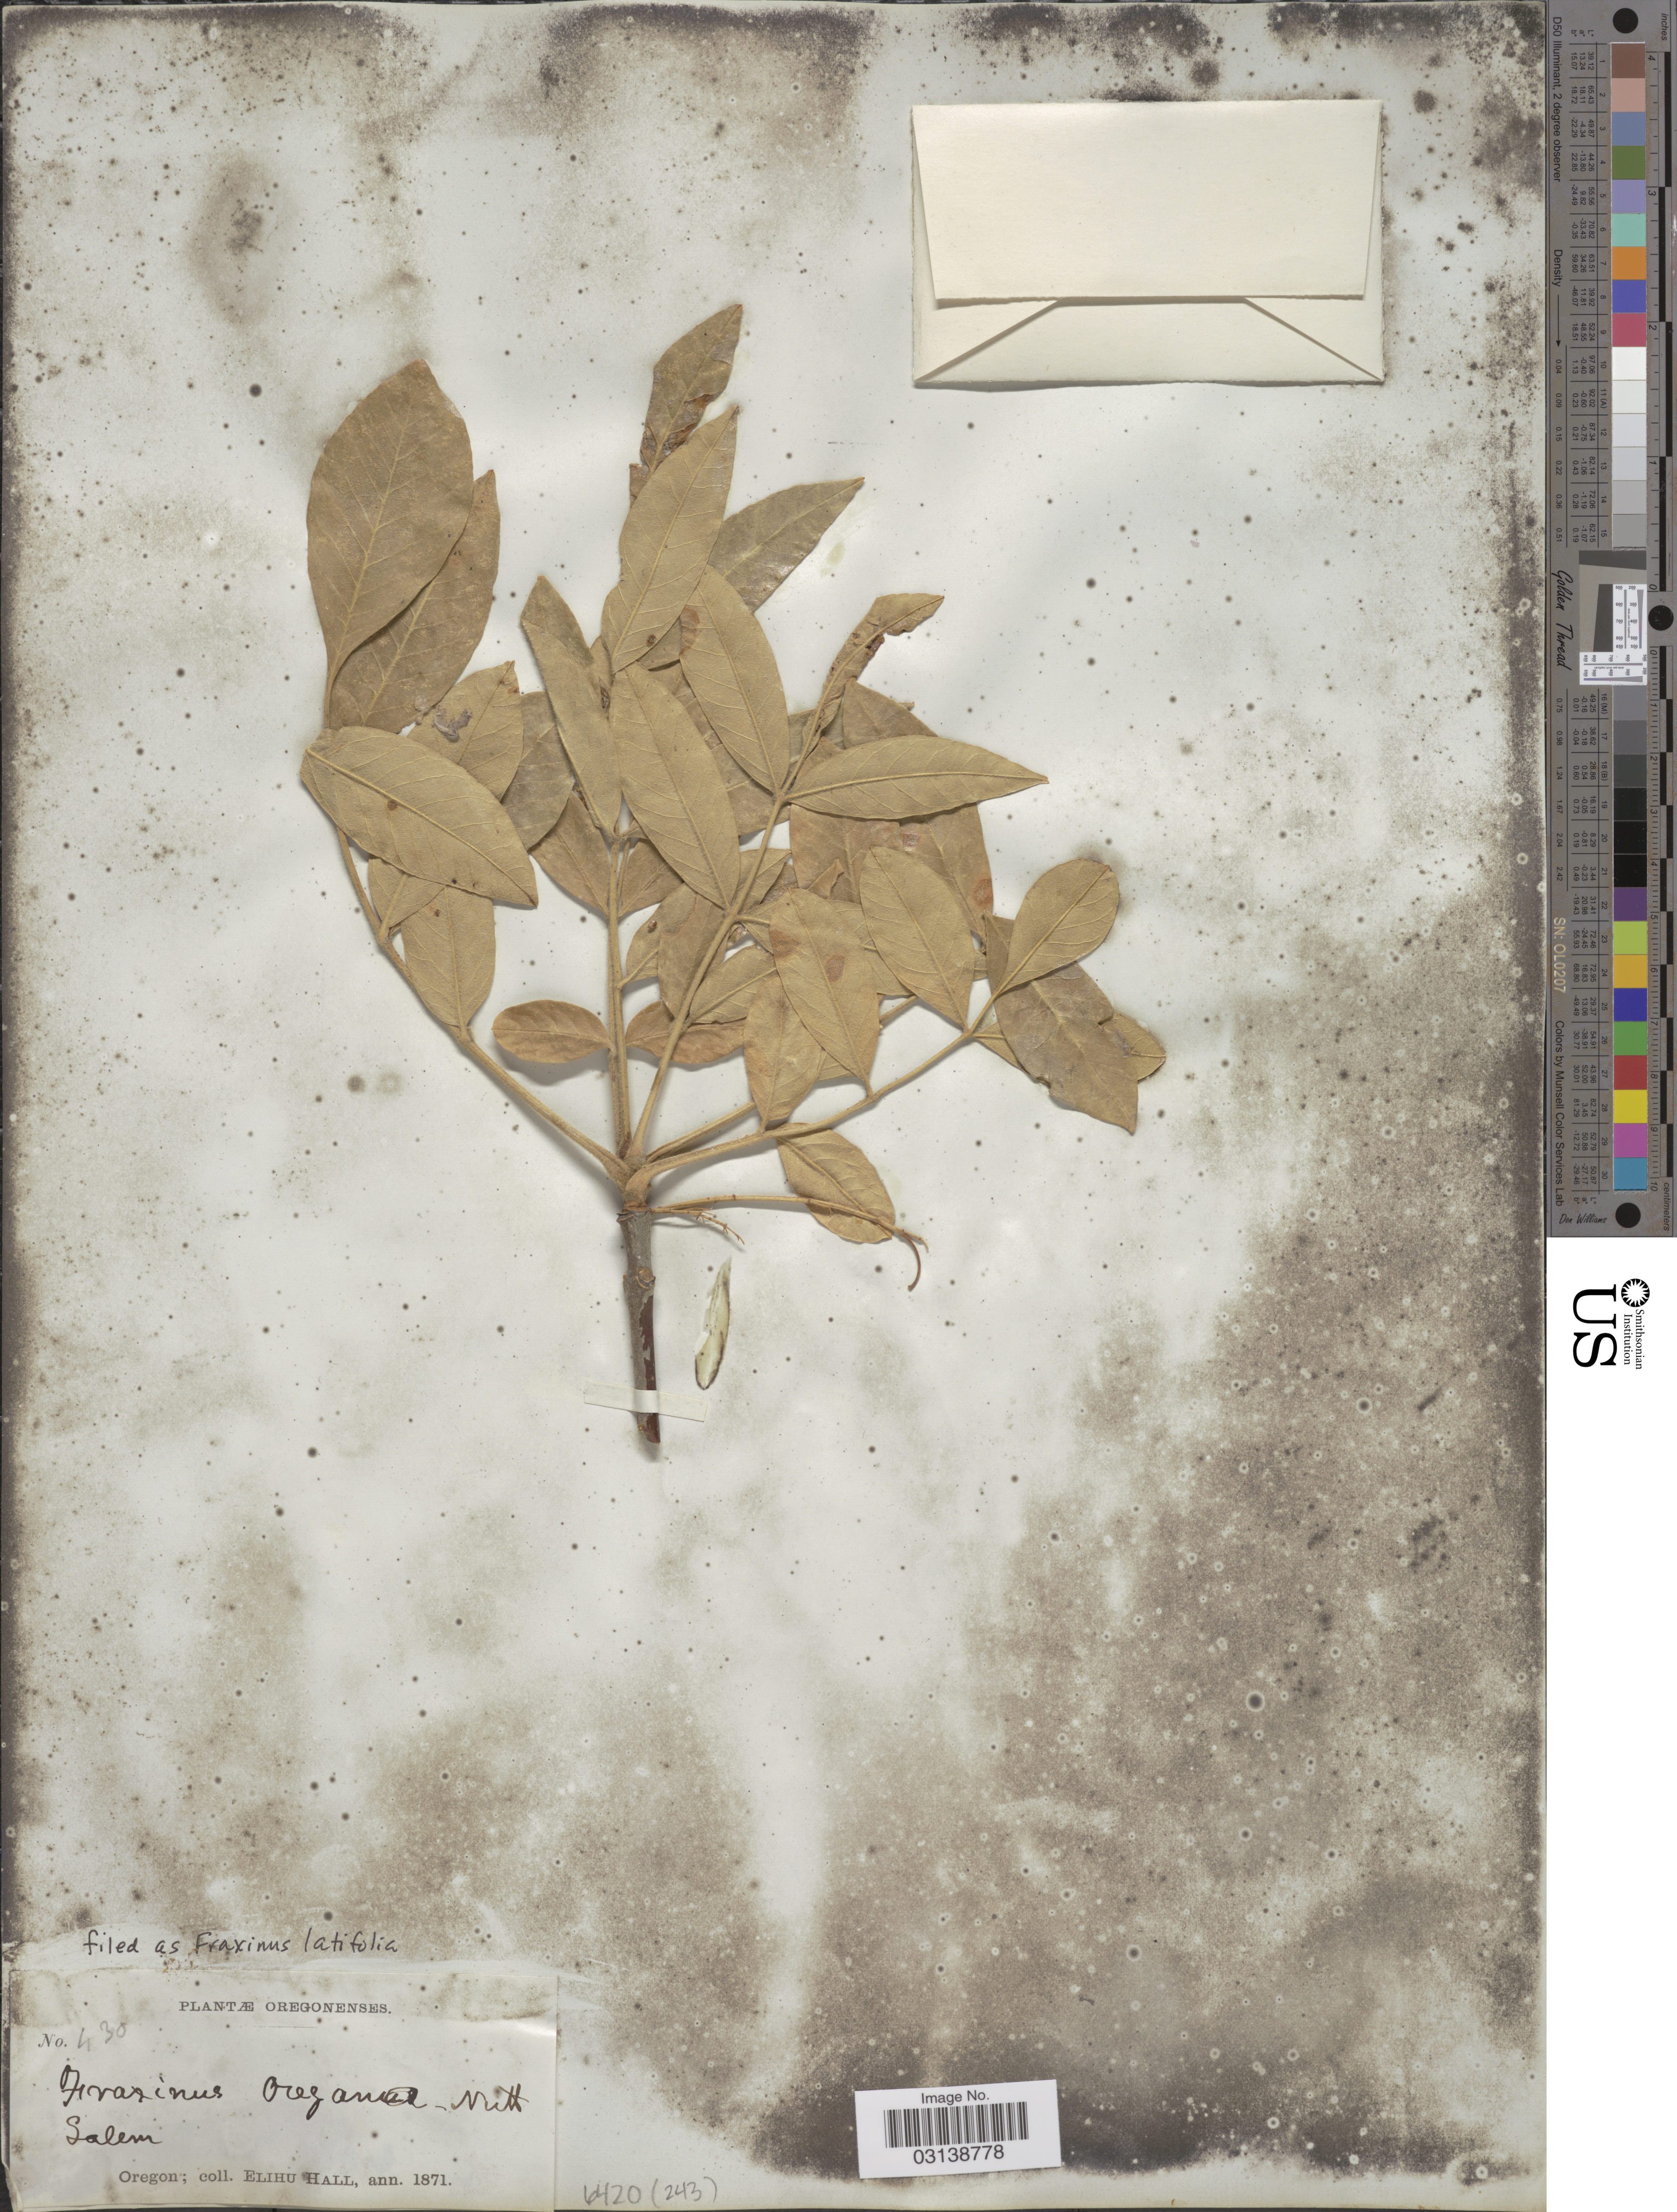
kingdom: Plantae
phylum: Tracheophyta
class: Magnoliopsida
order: Lamiales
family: Oleaceae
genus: Fraxinus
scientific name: Fraxinus latifolia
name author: Benth.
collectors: E. Hall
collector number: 430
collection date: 1871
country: United States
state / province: Oregon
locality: Salem.